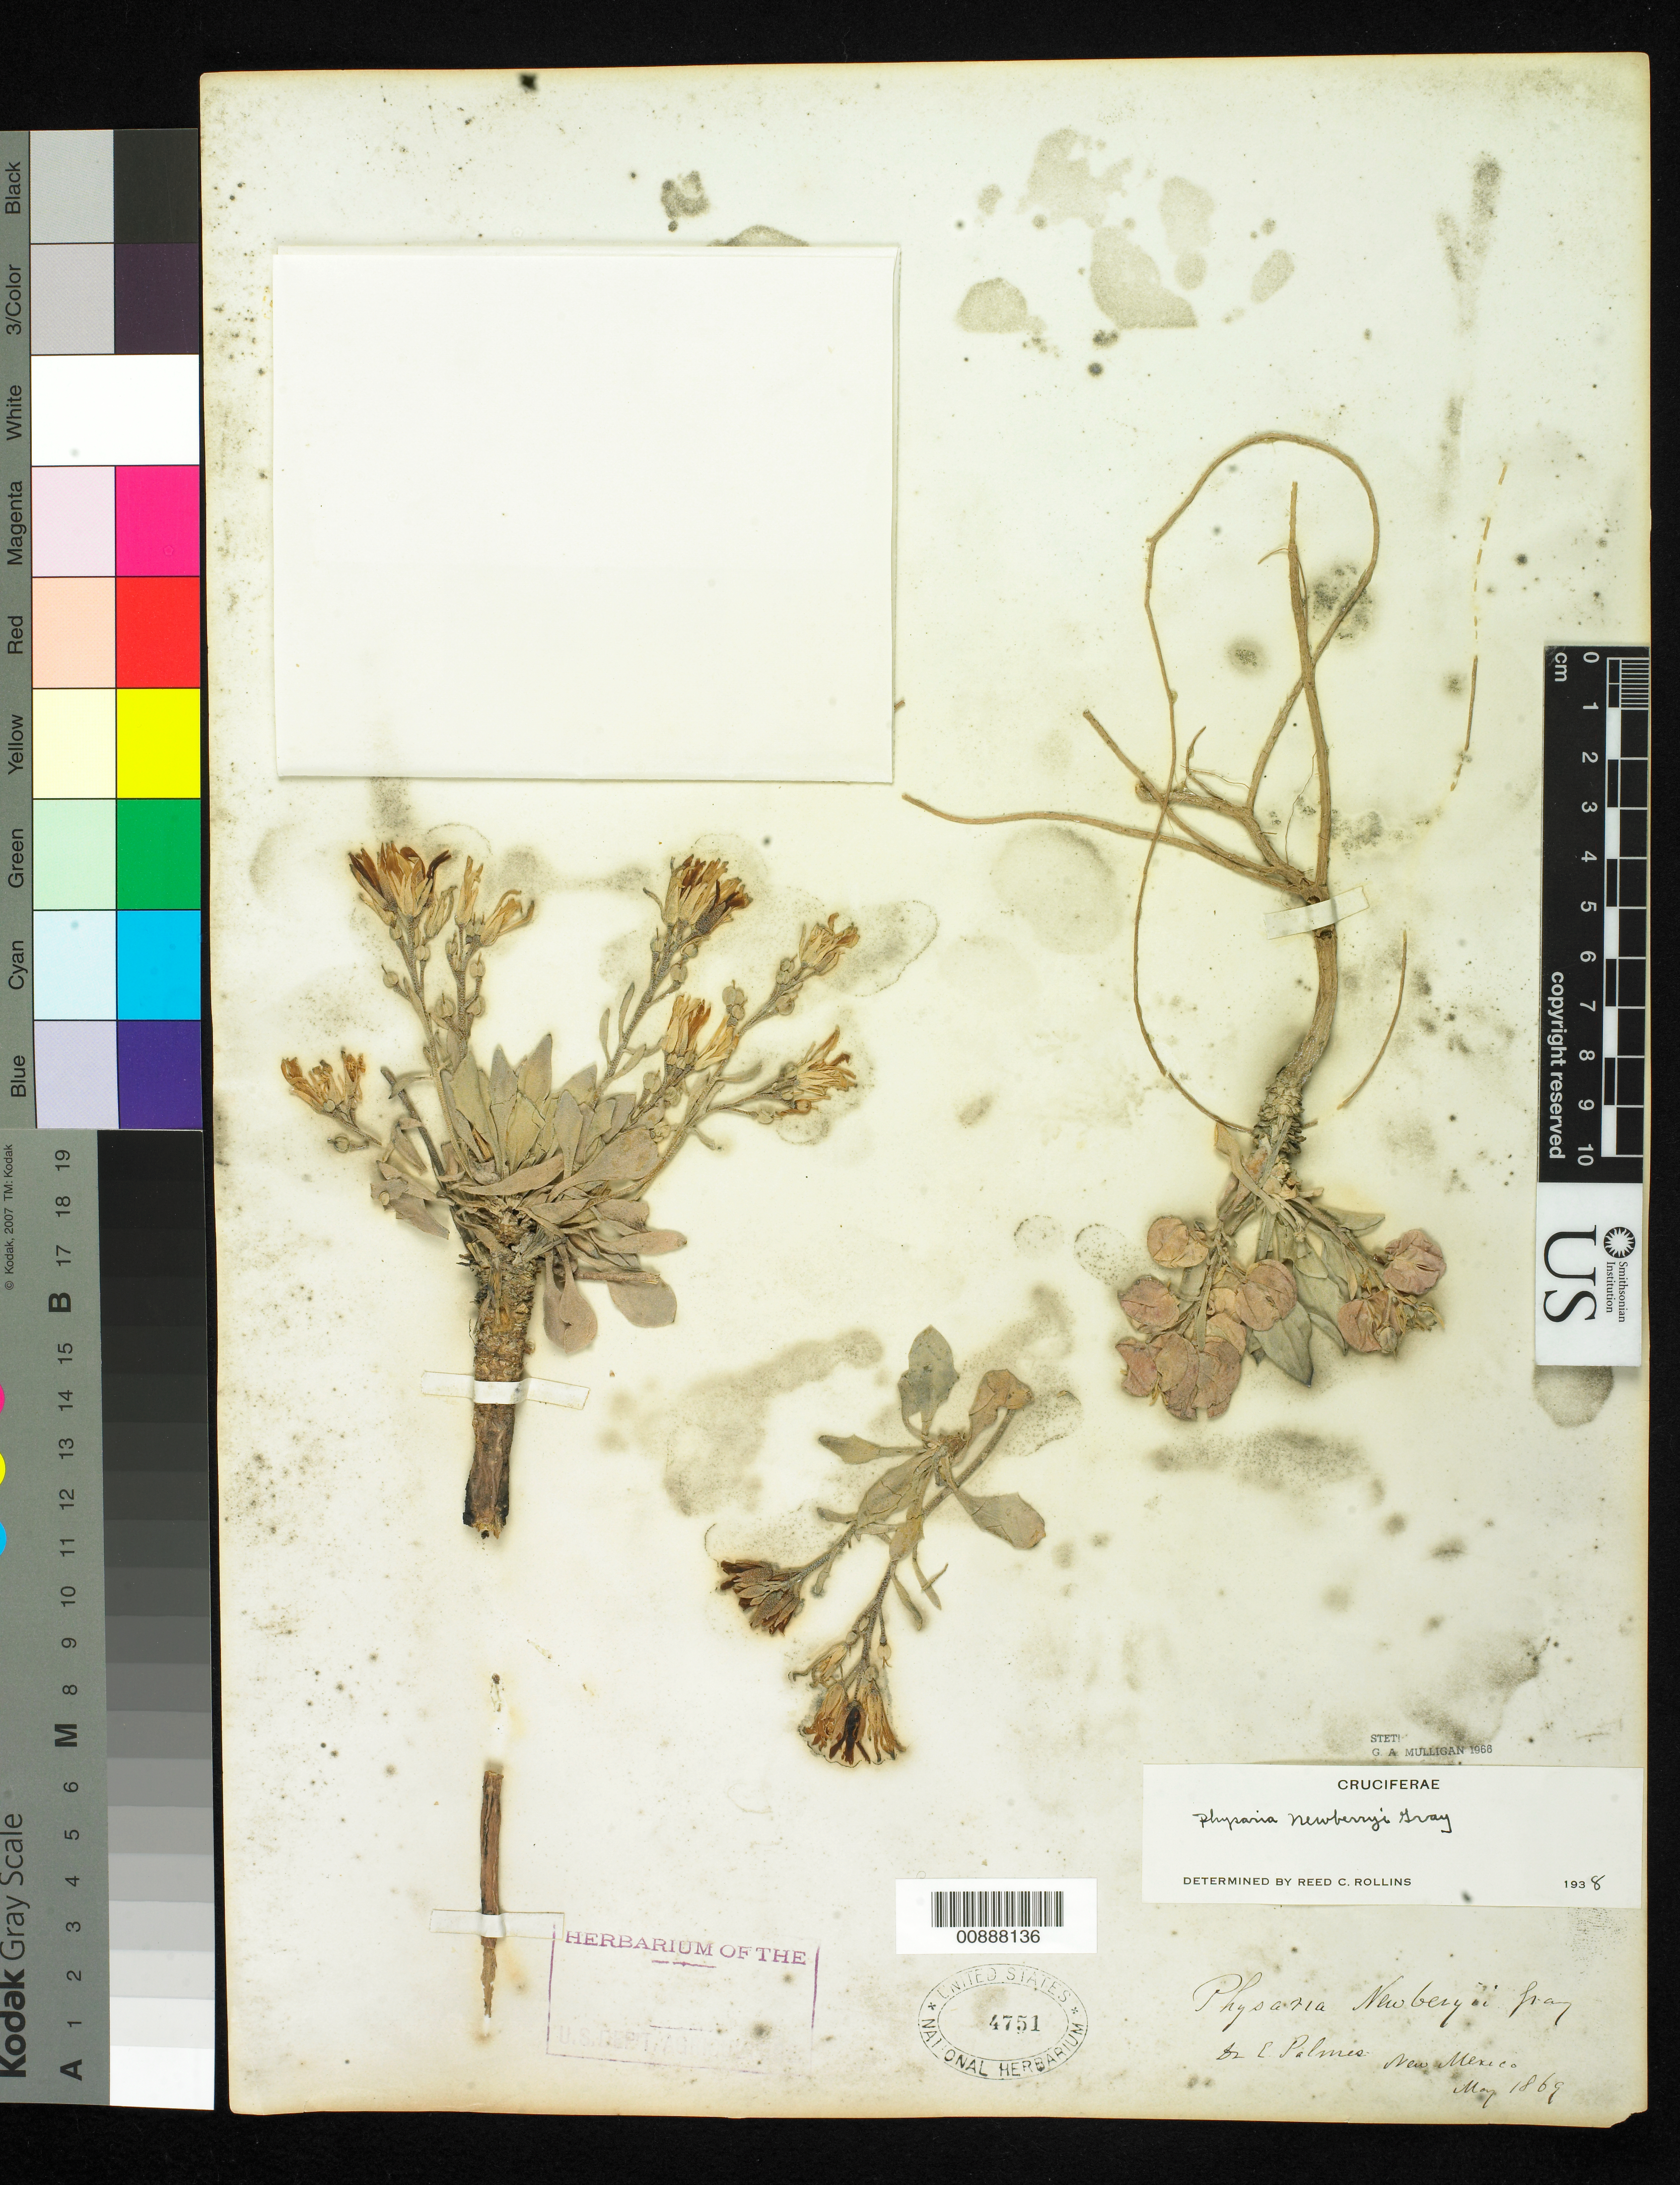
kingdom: Plantae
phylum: Tracheophyta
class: Magnoliopsida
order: Brassicales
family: Brassicaceae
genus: Physaria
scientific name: Physaria newberryi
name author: A. Gray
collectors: E. Palmer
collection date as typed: May 1869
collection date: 1869-05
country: United States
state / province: New Mexico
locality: New Mexico.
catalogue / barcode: US 4751